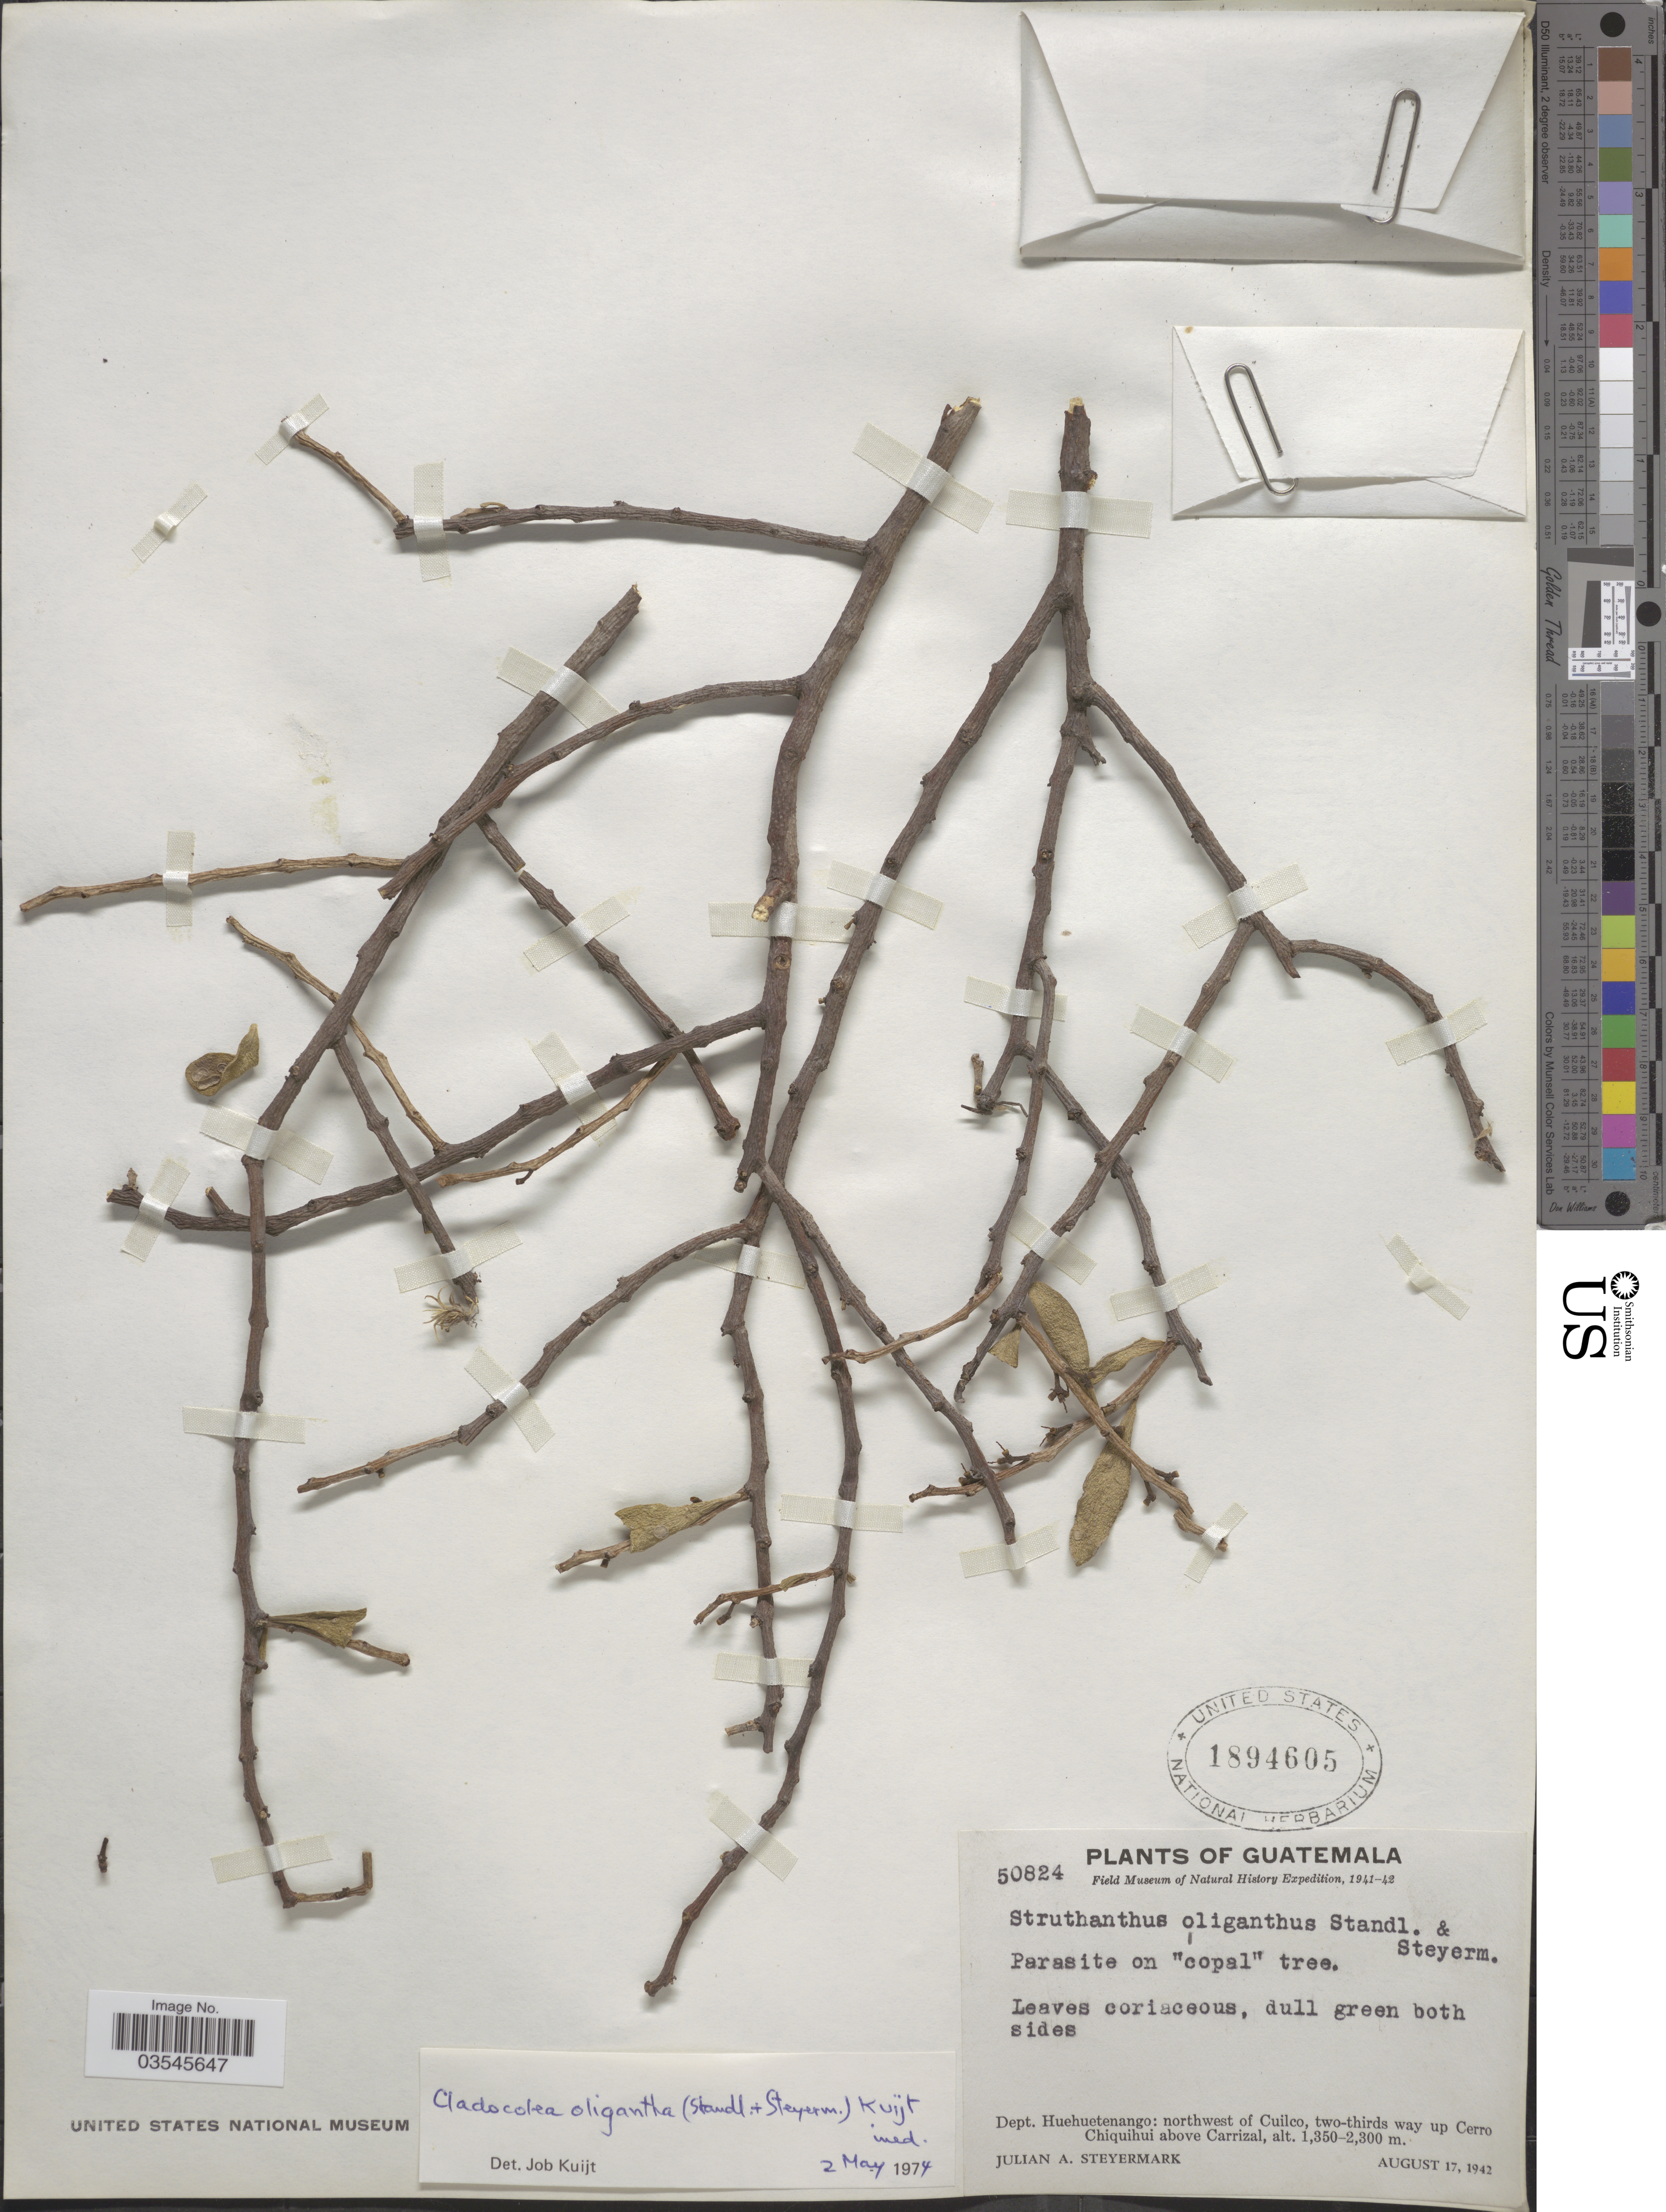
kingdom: Plantae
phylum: Tracheophyta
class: Magnoliopsida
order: Santalales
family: Loranthaceae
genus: Cladocolea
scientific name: Cladocolea oligantha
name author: (Standl. & Steyerm.) Kuijt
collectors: J. Steyermark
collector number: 50824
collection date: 1942-08-17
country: Guatemala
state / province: Huehuetenango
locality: Dept. Huehuetenango: northwest of Cuilco, two-thirds way up Cerro Chiquihui above Carrizal.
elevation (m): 1350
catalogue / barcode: US 1894605